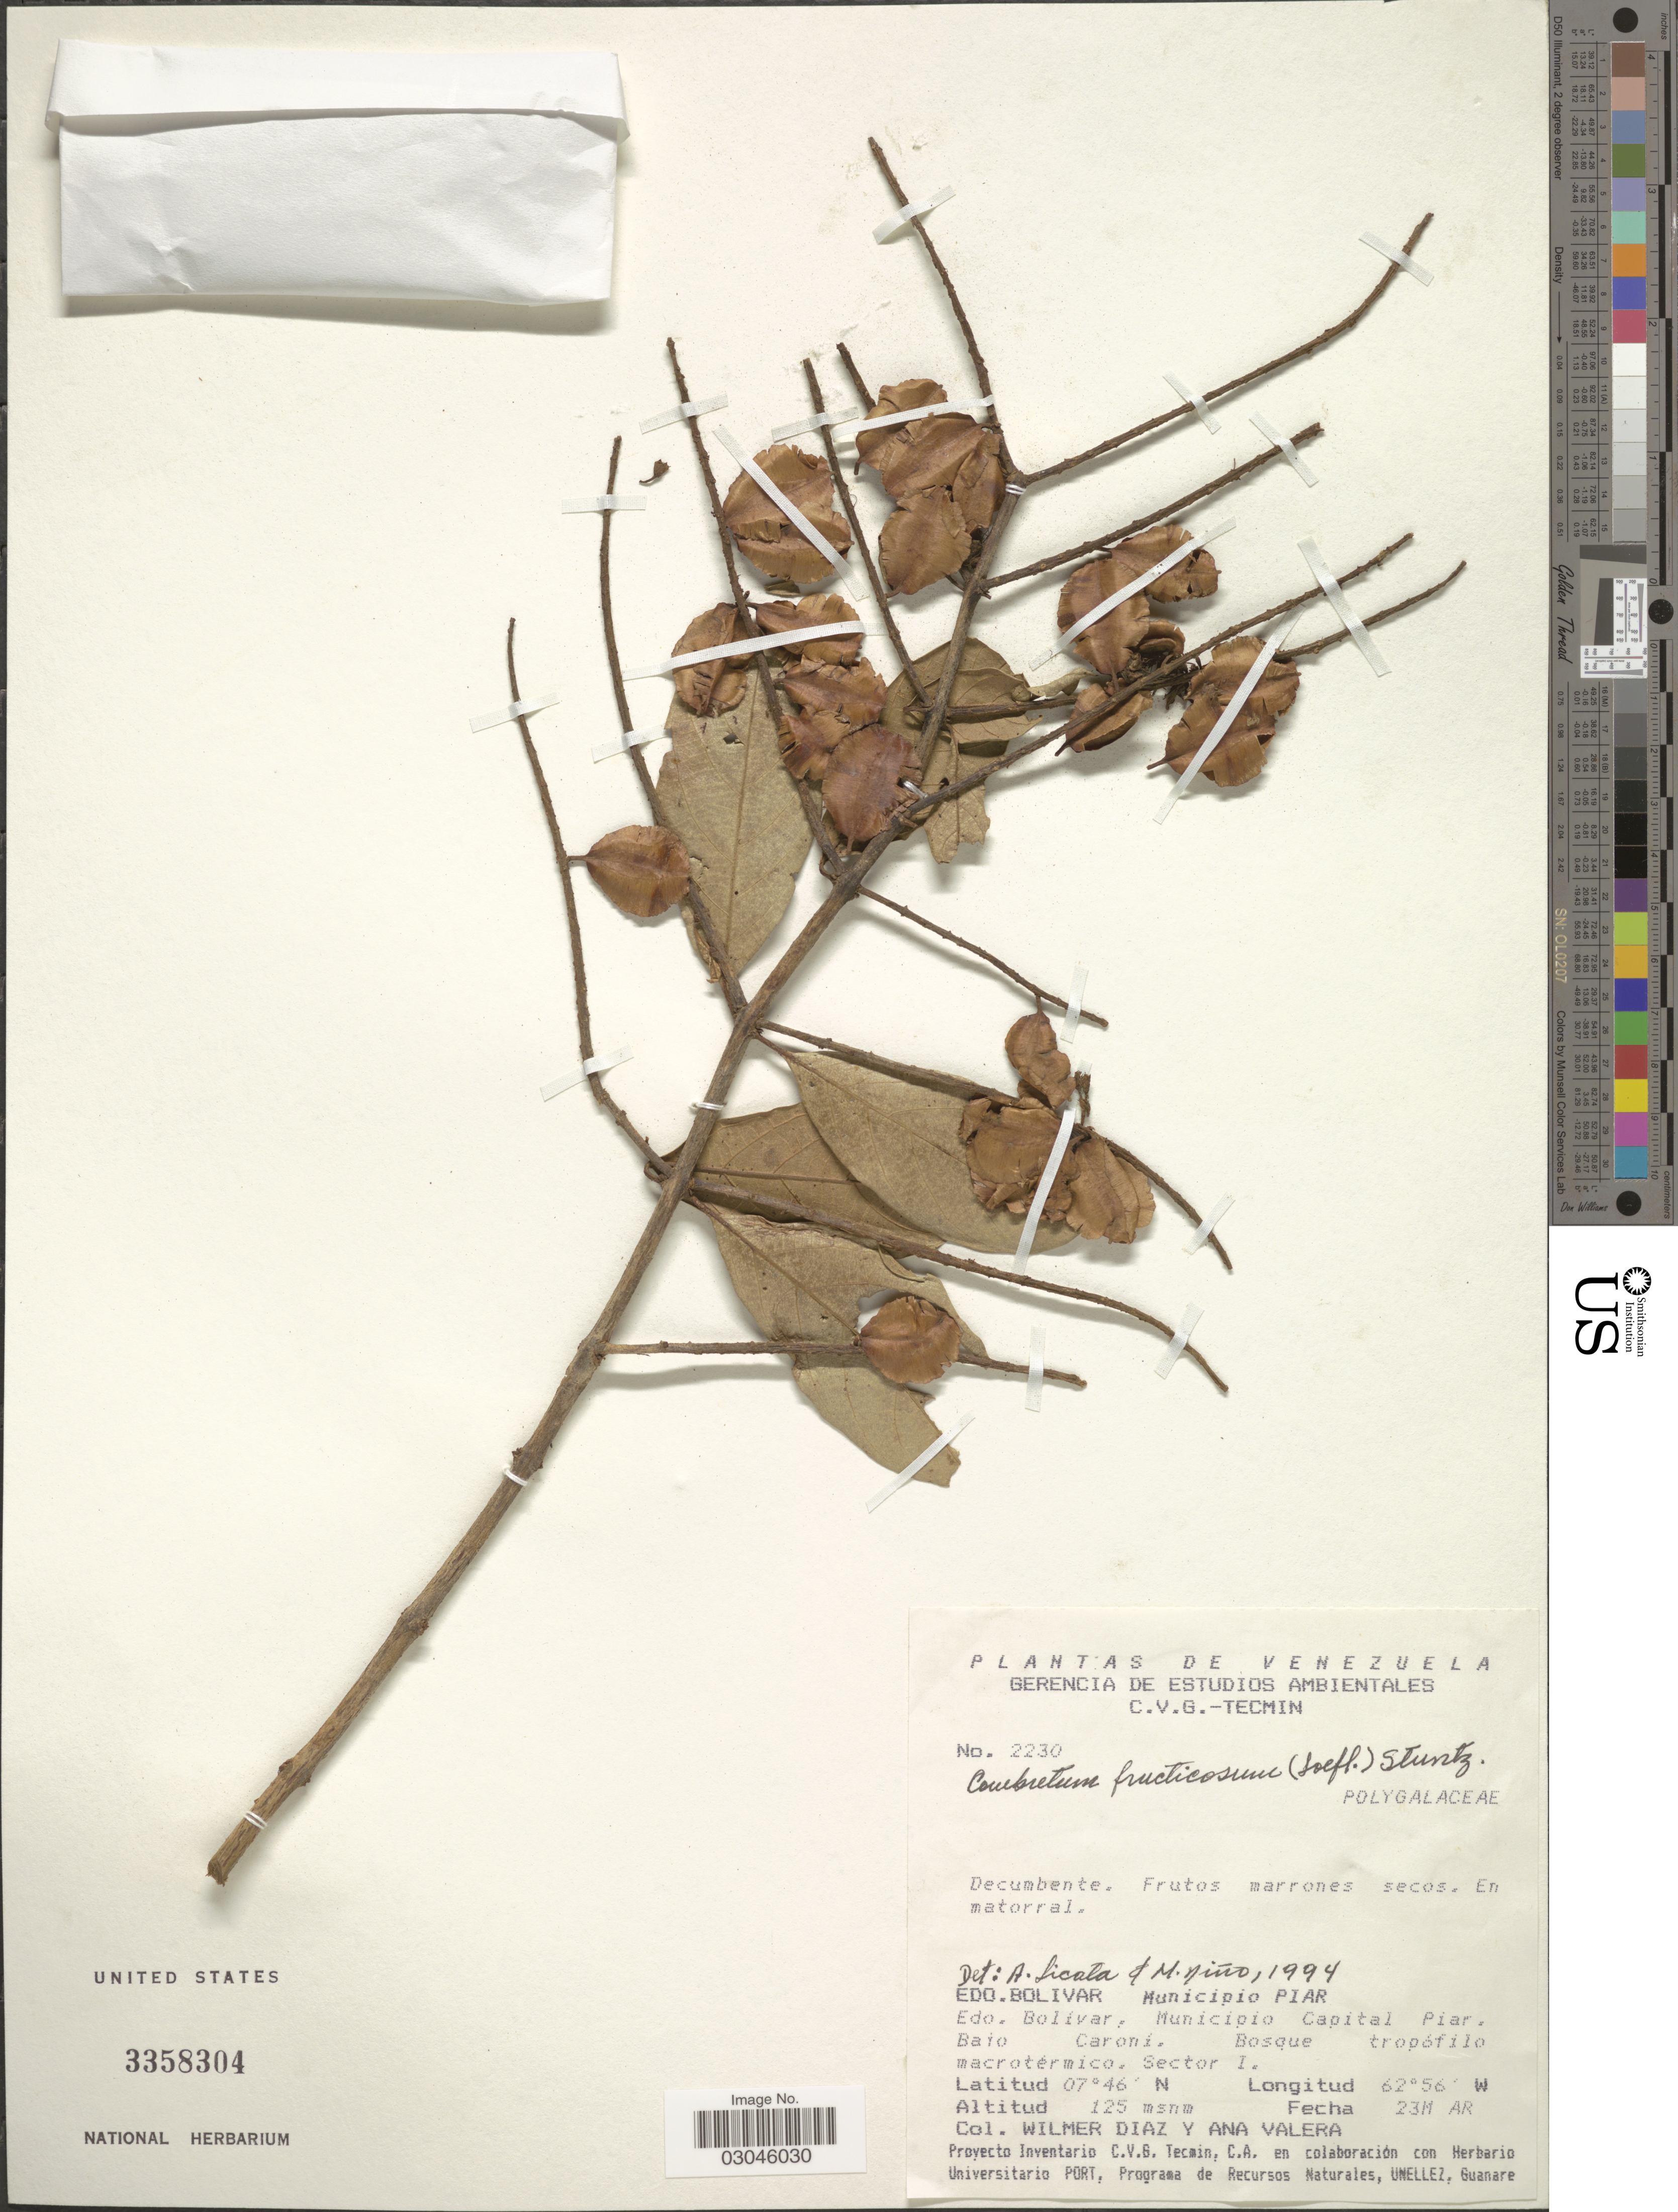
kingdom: Plantae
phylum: Tracheophyta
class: Magnoliopsida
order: Myrtales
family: Combretaceae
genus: Combretum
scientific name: Combretum fruticosum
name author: (Loefl.) Stuntz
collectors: W. Díaz P. & A. Valera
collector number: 2230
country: Venezuela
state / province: Bolivar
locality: Municipio Piar. Edo. Bolivar, Municipio Capital Piar. Baio Caroni. Sector I.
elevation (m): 125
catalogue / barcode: US 3358304